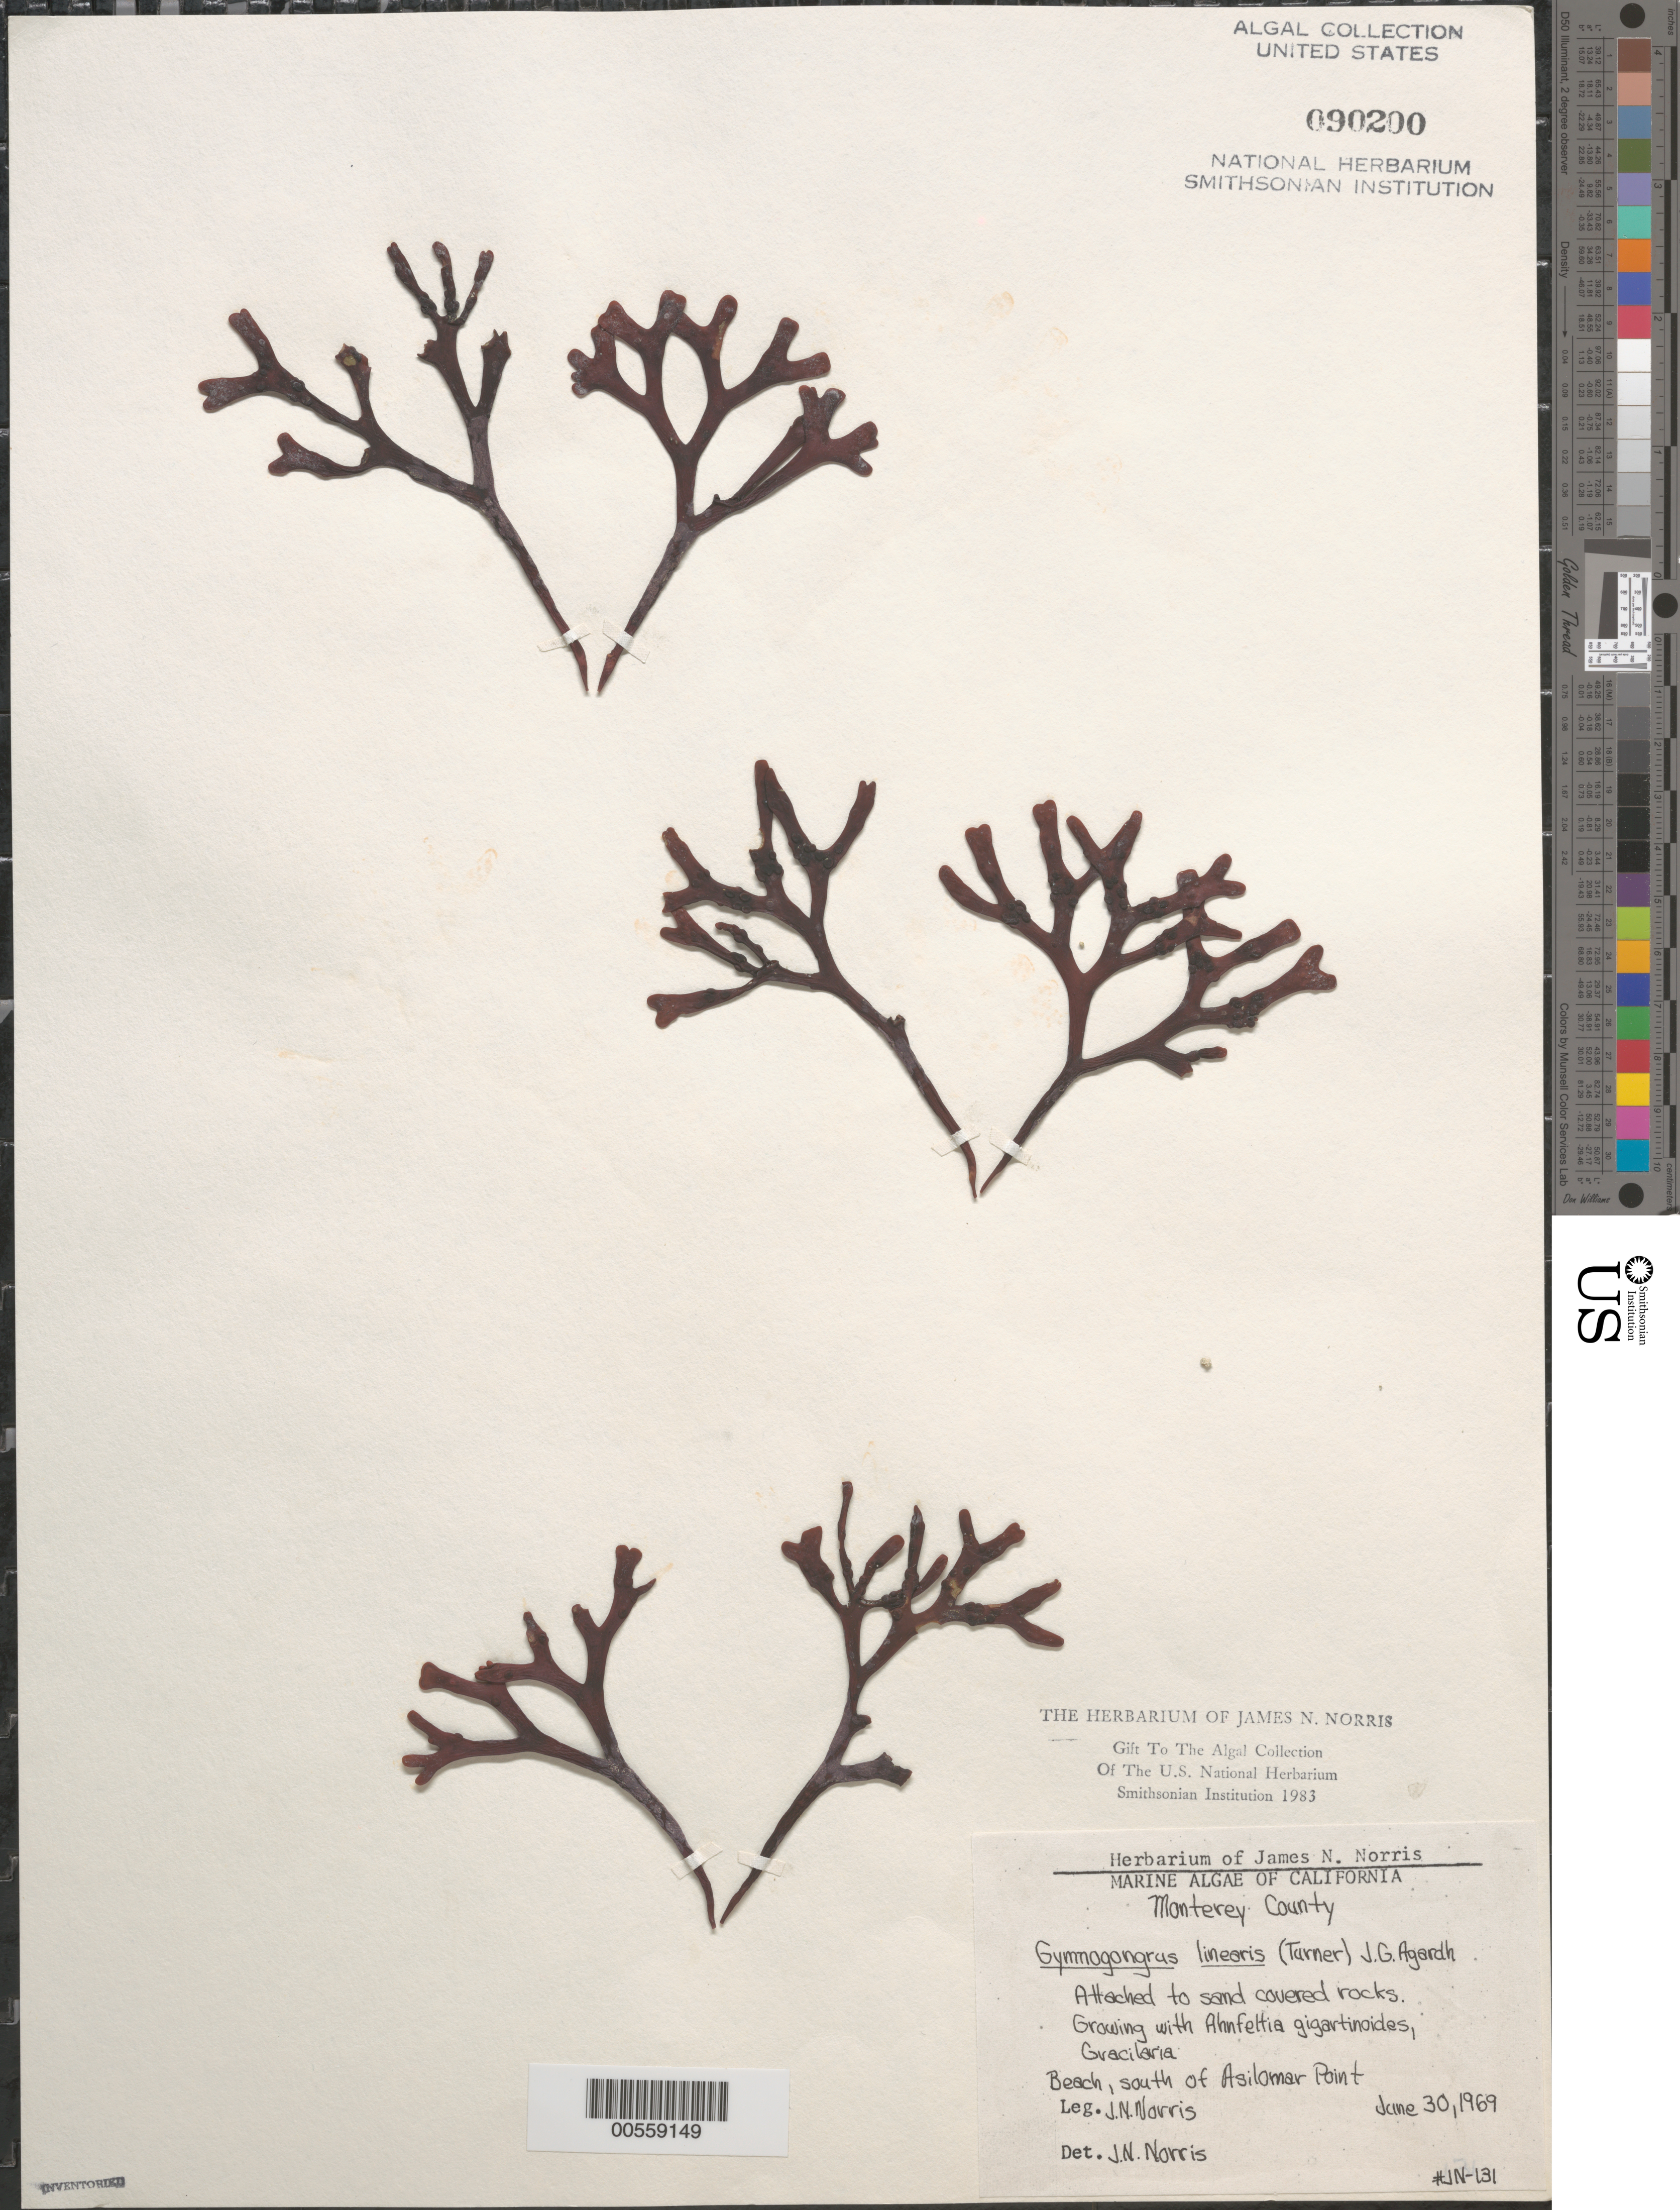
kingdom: Plantae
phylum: Rhodophyta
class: Florideophyceae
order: Gigartinales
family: Phyllophoraceae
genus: Ahnfeltiopsis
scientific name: Ahnfeltiopsis linearis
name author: (C. Agardh) P.C. Silva & DeCew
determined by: Algae name updating Project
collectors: J. N. Norris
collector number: JN-131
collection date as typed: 30 Jun 1969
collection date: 1969-06-30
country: United States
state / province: California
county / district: Monterey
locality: South of Asilomar Point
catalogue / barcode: US 90200